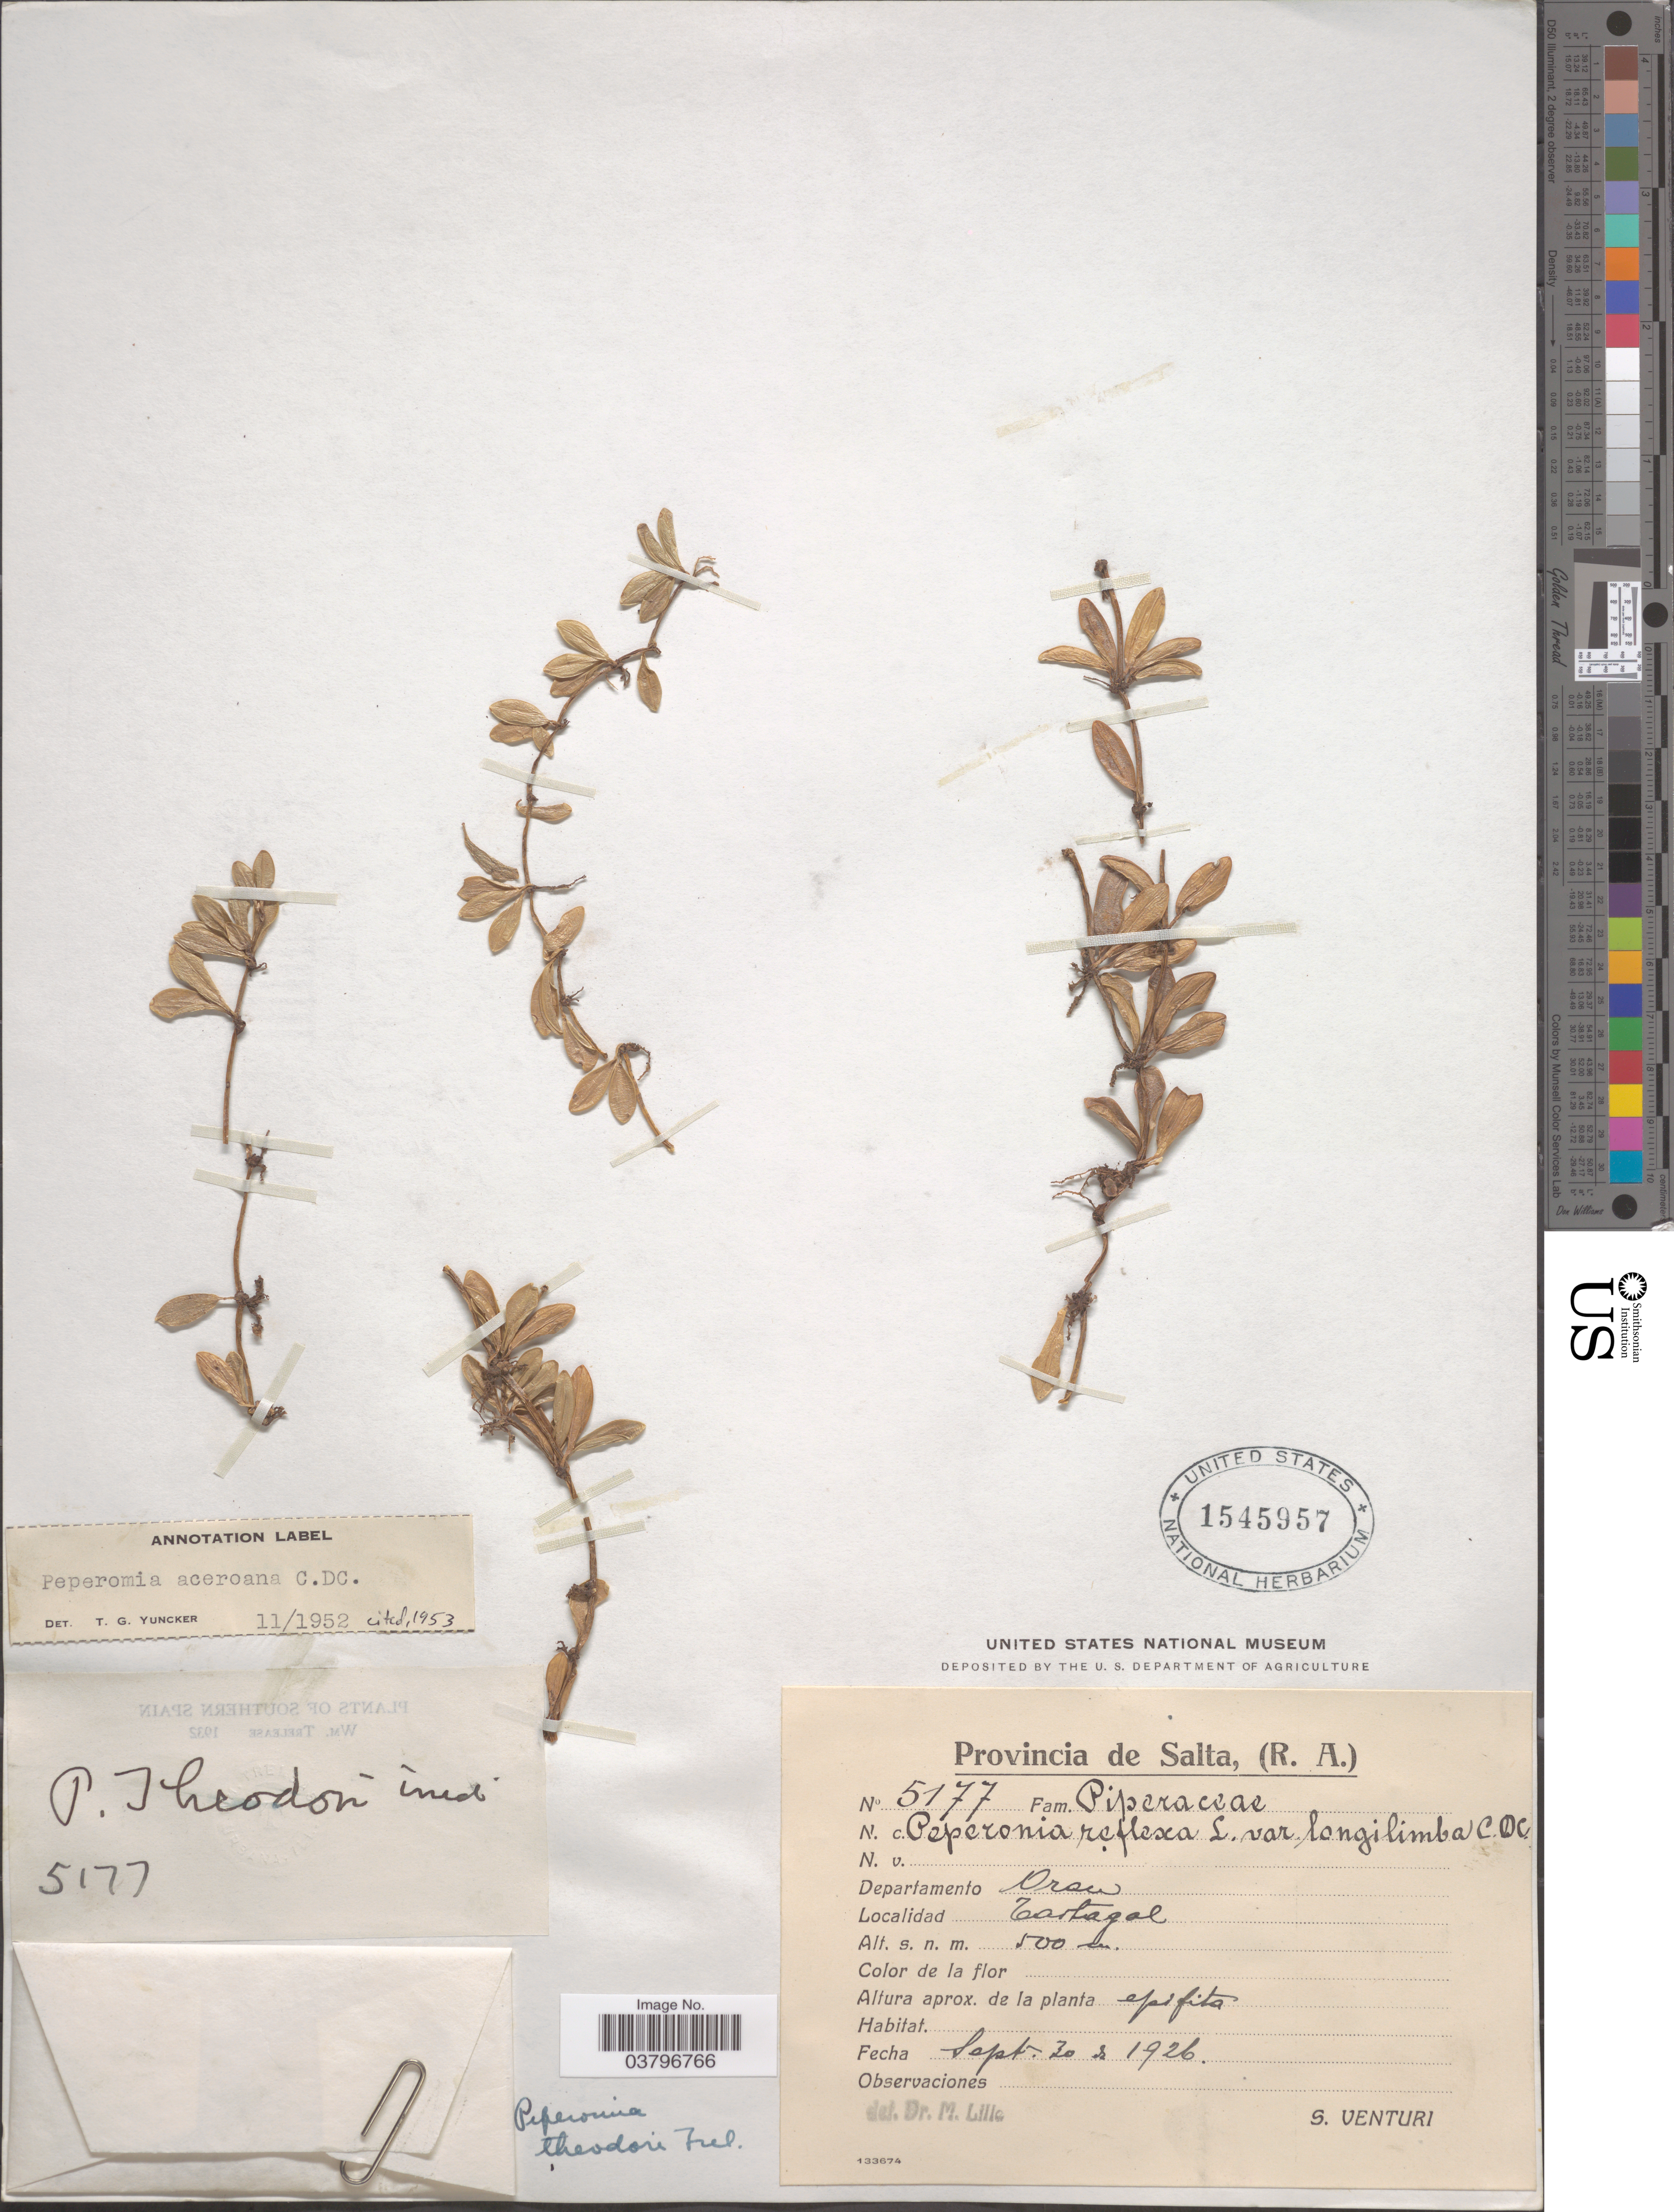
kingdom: Plantae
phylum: Tracheophyta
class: Magnoliopsida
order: Piperales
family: Piperaceae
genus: Peperomia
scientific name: Peperomia aceroana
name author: C. DC.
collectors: S. Venturi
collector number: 5177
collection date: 1926-09-30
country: Argentina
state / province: Salta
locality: Departamento Oran. Tartagal.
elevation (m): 500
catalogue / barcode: US 1545957